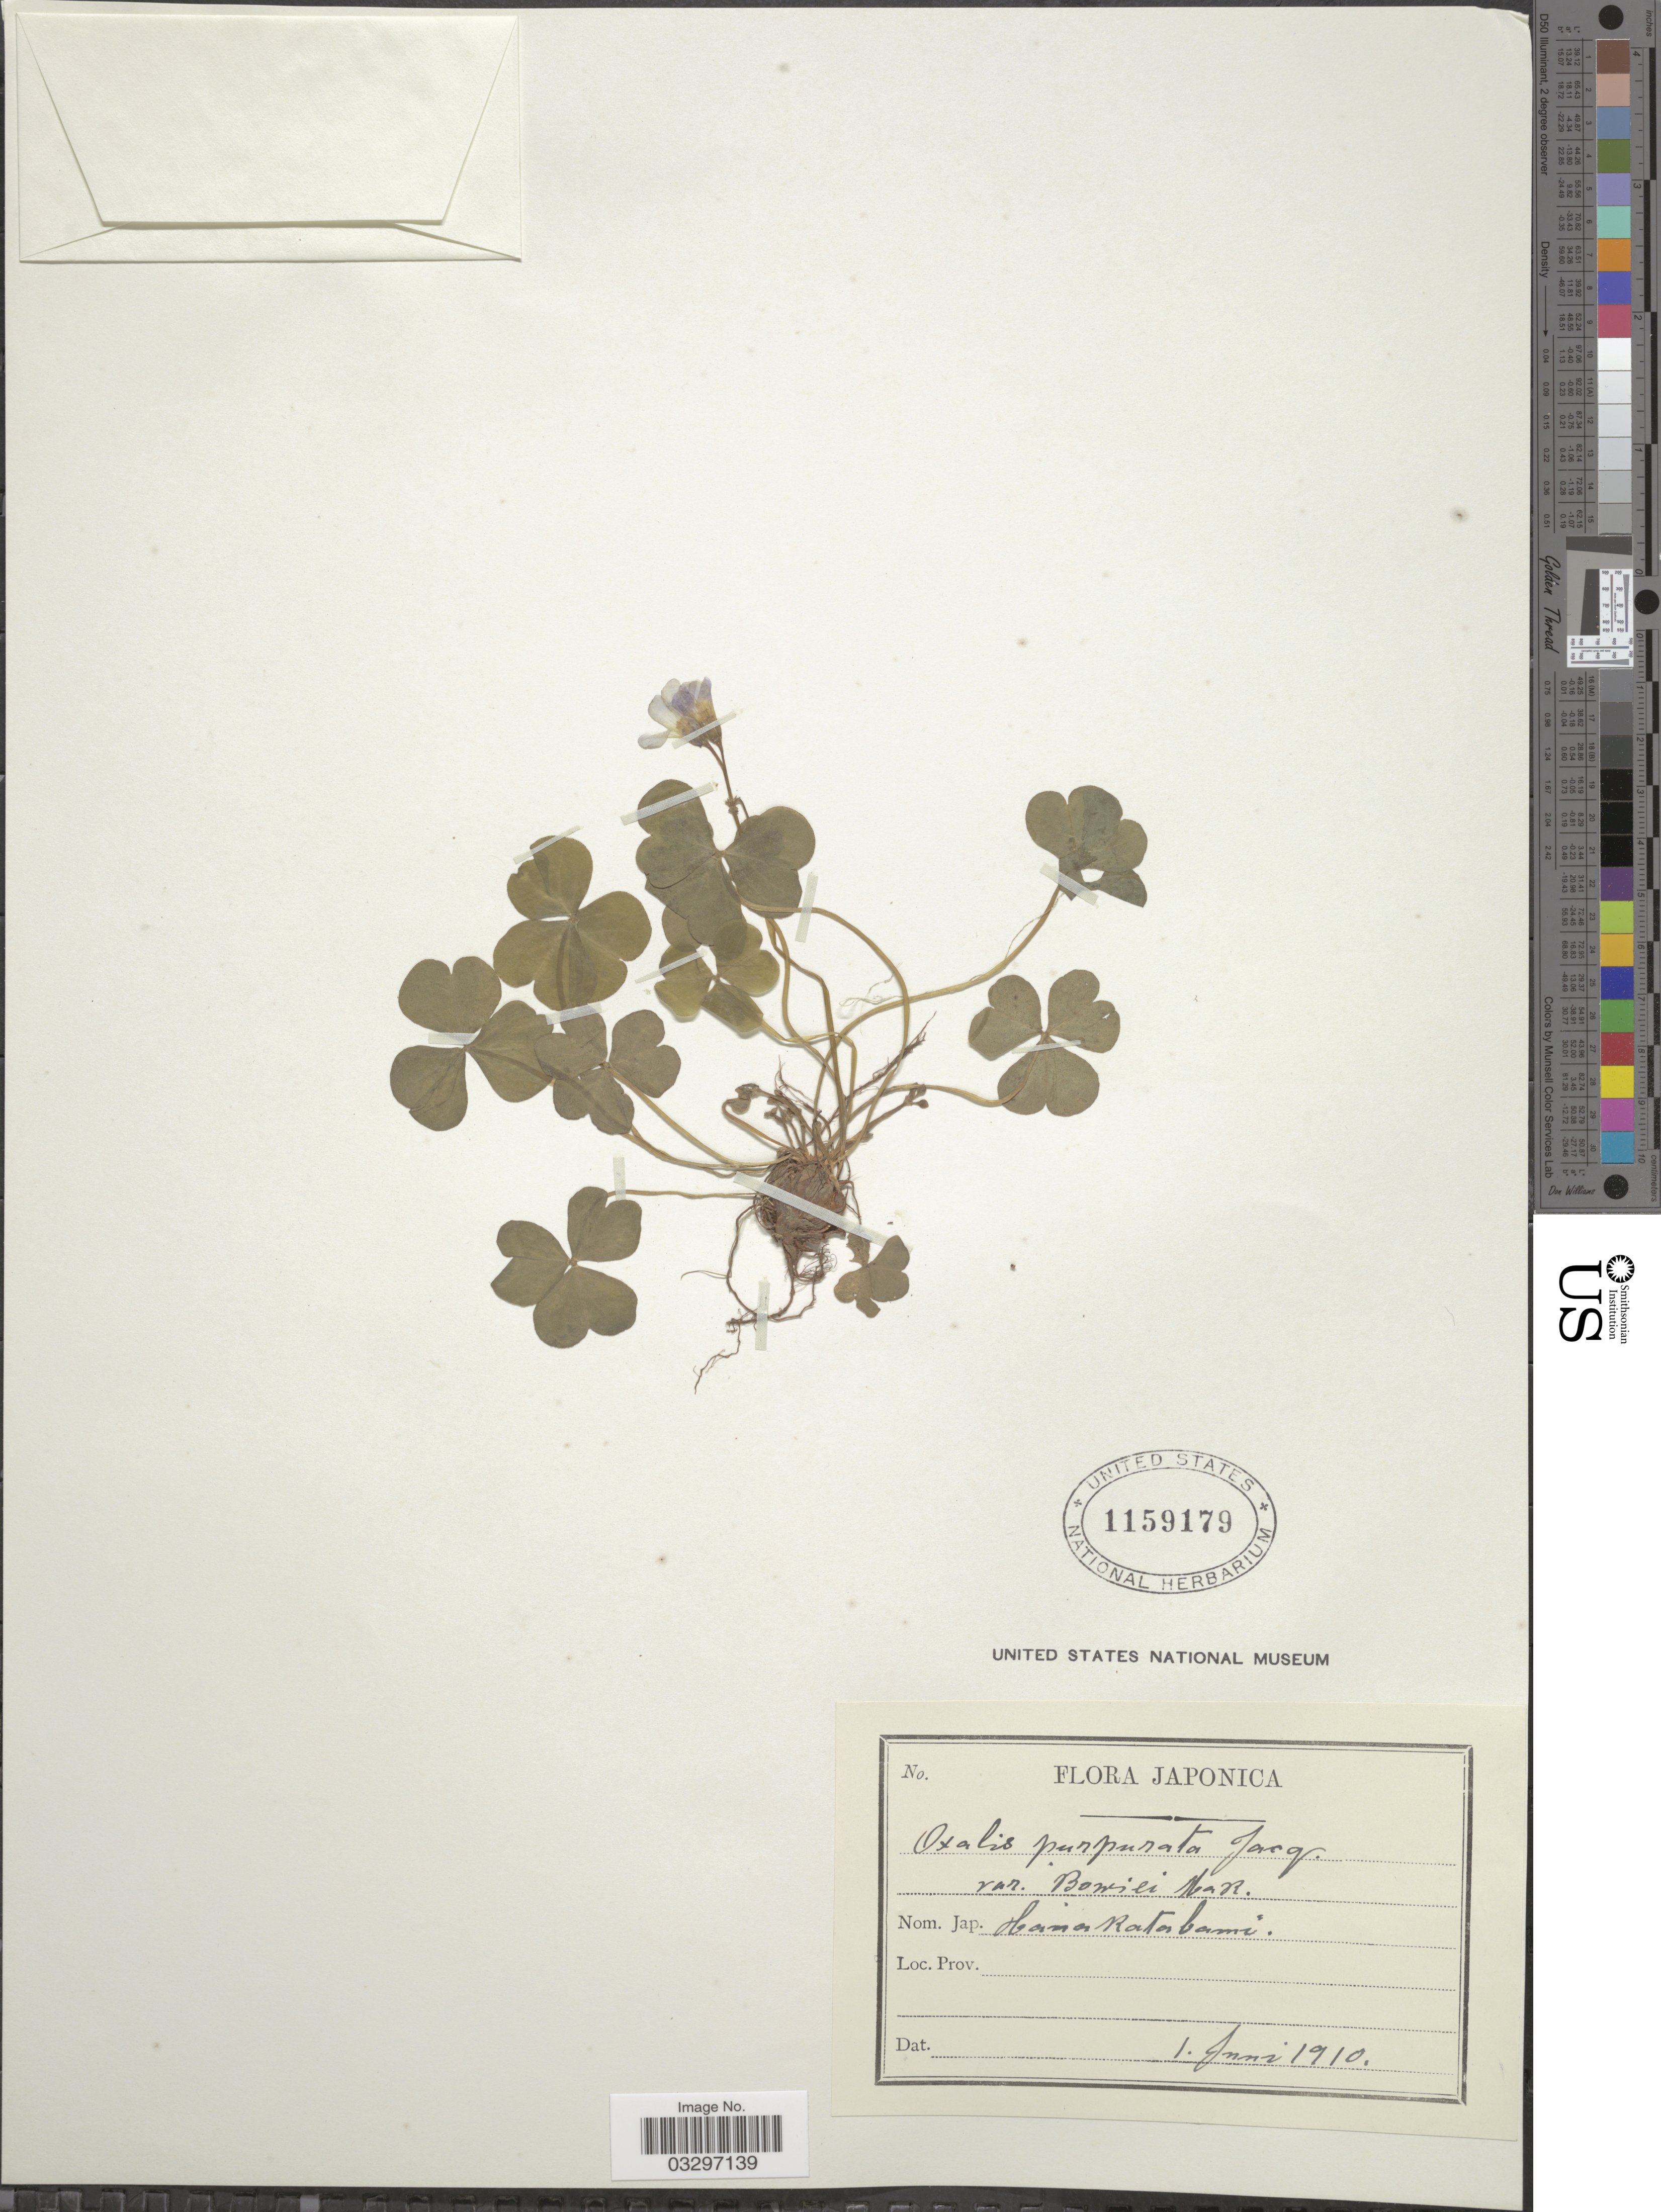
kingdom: Plantae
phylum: Tracheophyta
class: Magnoliopsida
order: Oxalidales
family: Oxalidaceae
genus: Oxalis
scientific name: Oxalis purpurata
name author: Jacq.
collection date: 1910-06-01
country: Japan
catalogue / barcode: US 1159179